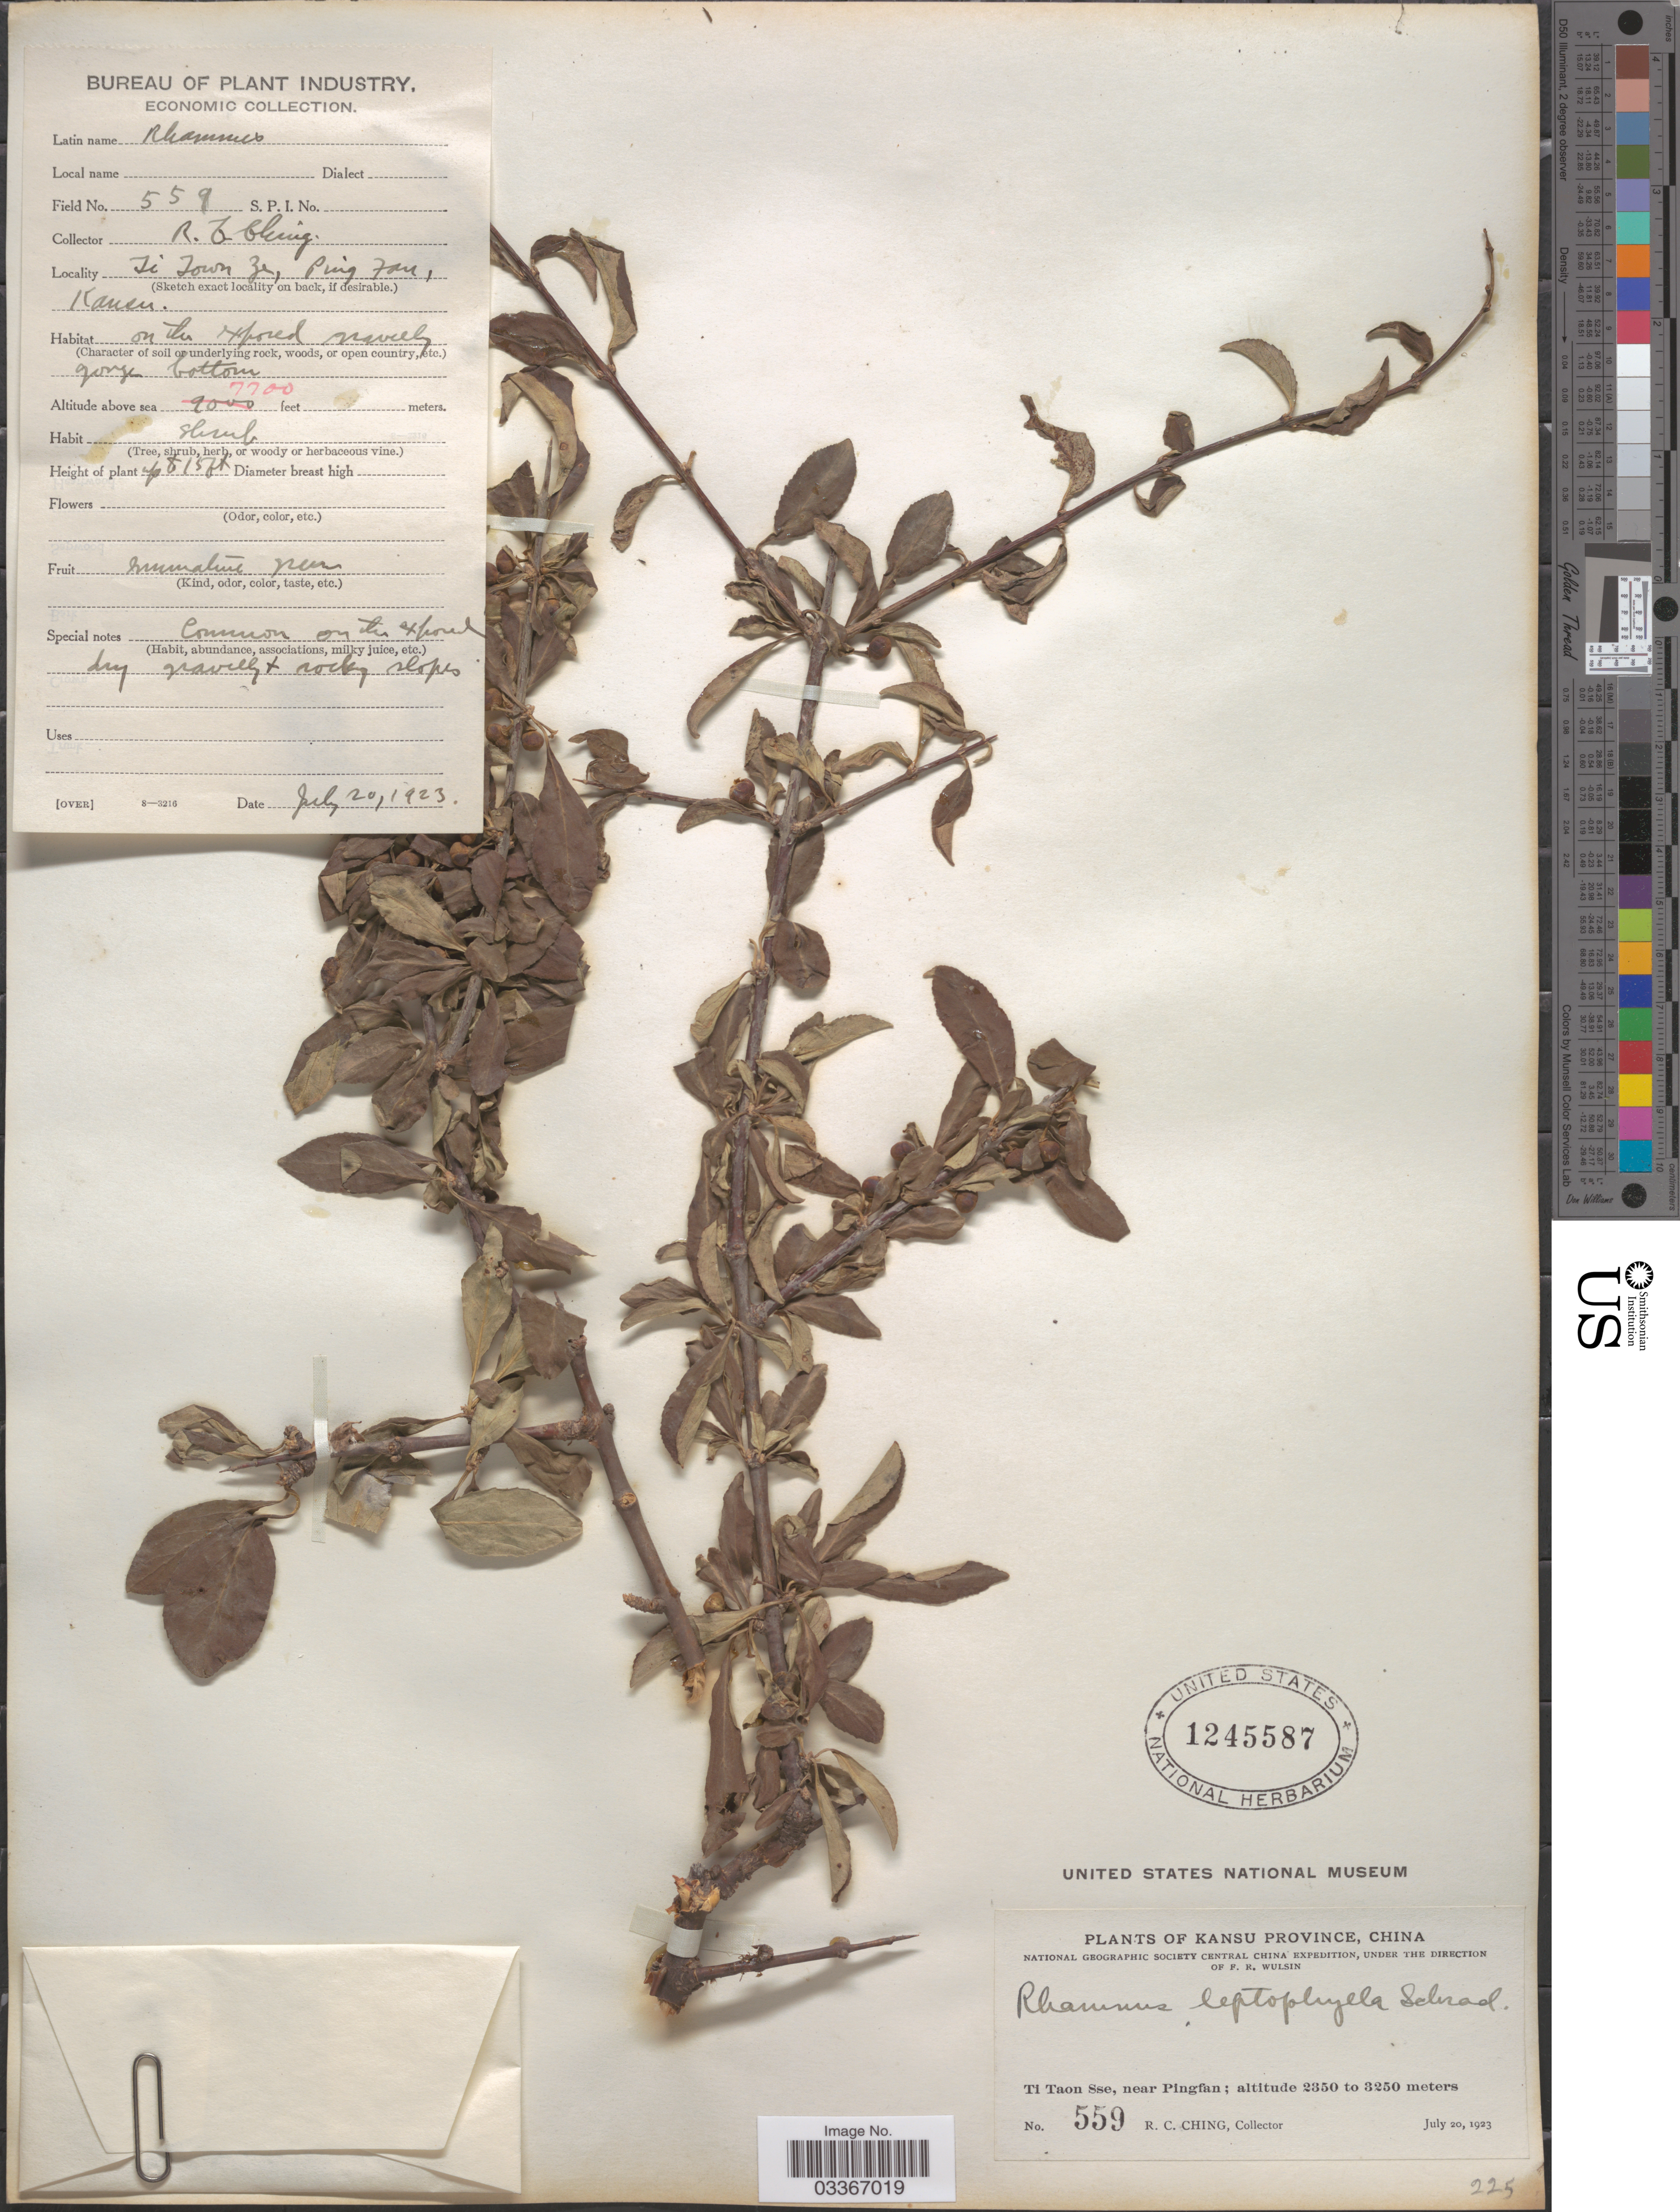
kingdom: Plantae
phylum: Tracheophyta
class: Magnoliopsida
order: Rosales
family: Rhamnaceae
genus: Rhamnus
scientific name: Rhamnus leptophylla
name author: C.K. Schneid.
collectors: R. C. Ching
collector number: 559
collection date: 1923-07-20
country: China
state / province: Gansu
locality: Kansu. Ti Taon Sse, near Ping Fan.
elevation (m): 2347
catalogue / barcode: US 1245587